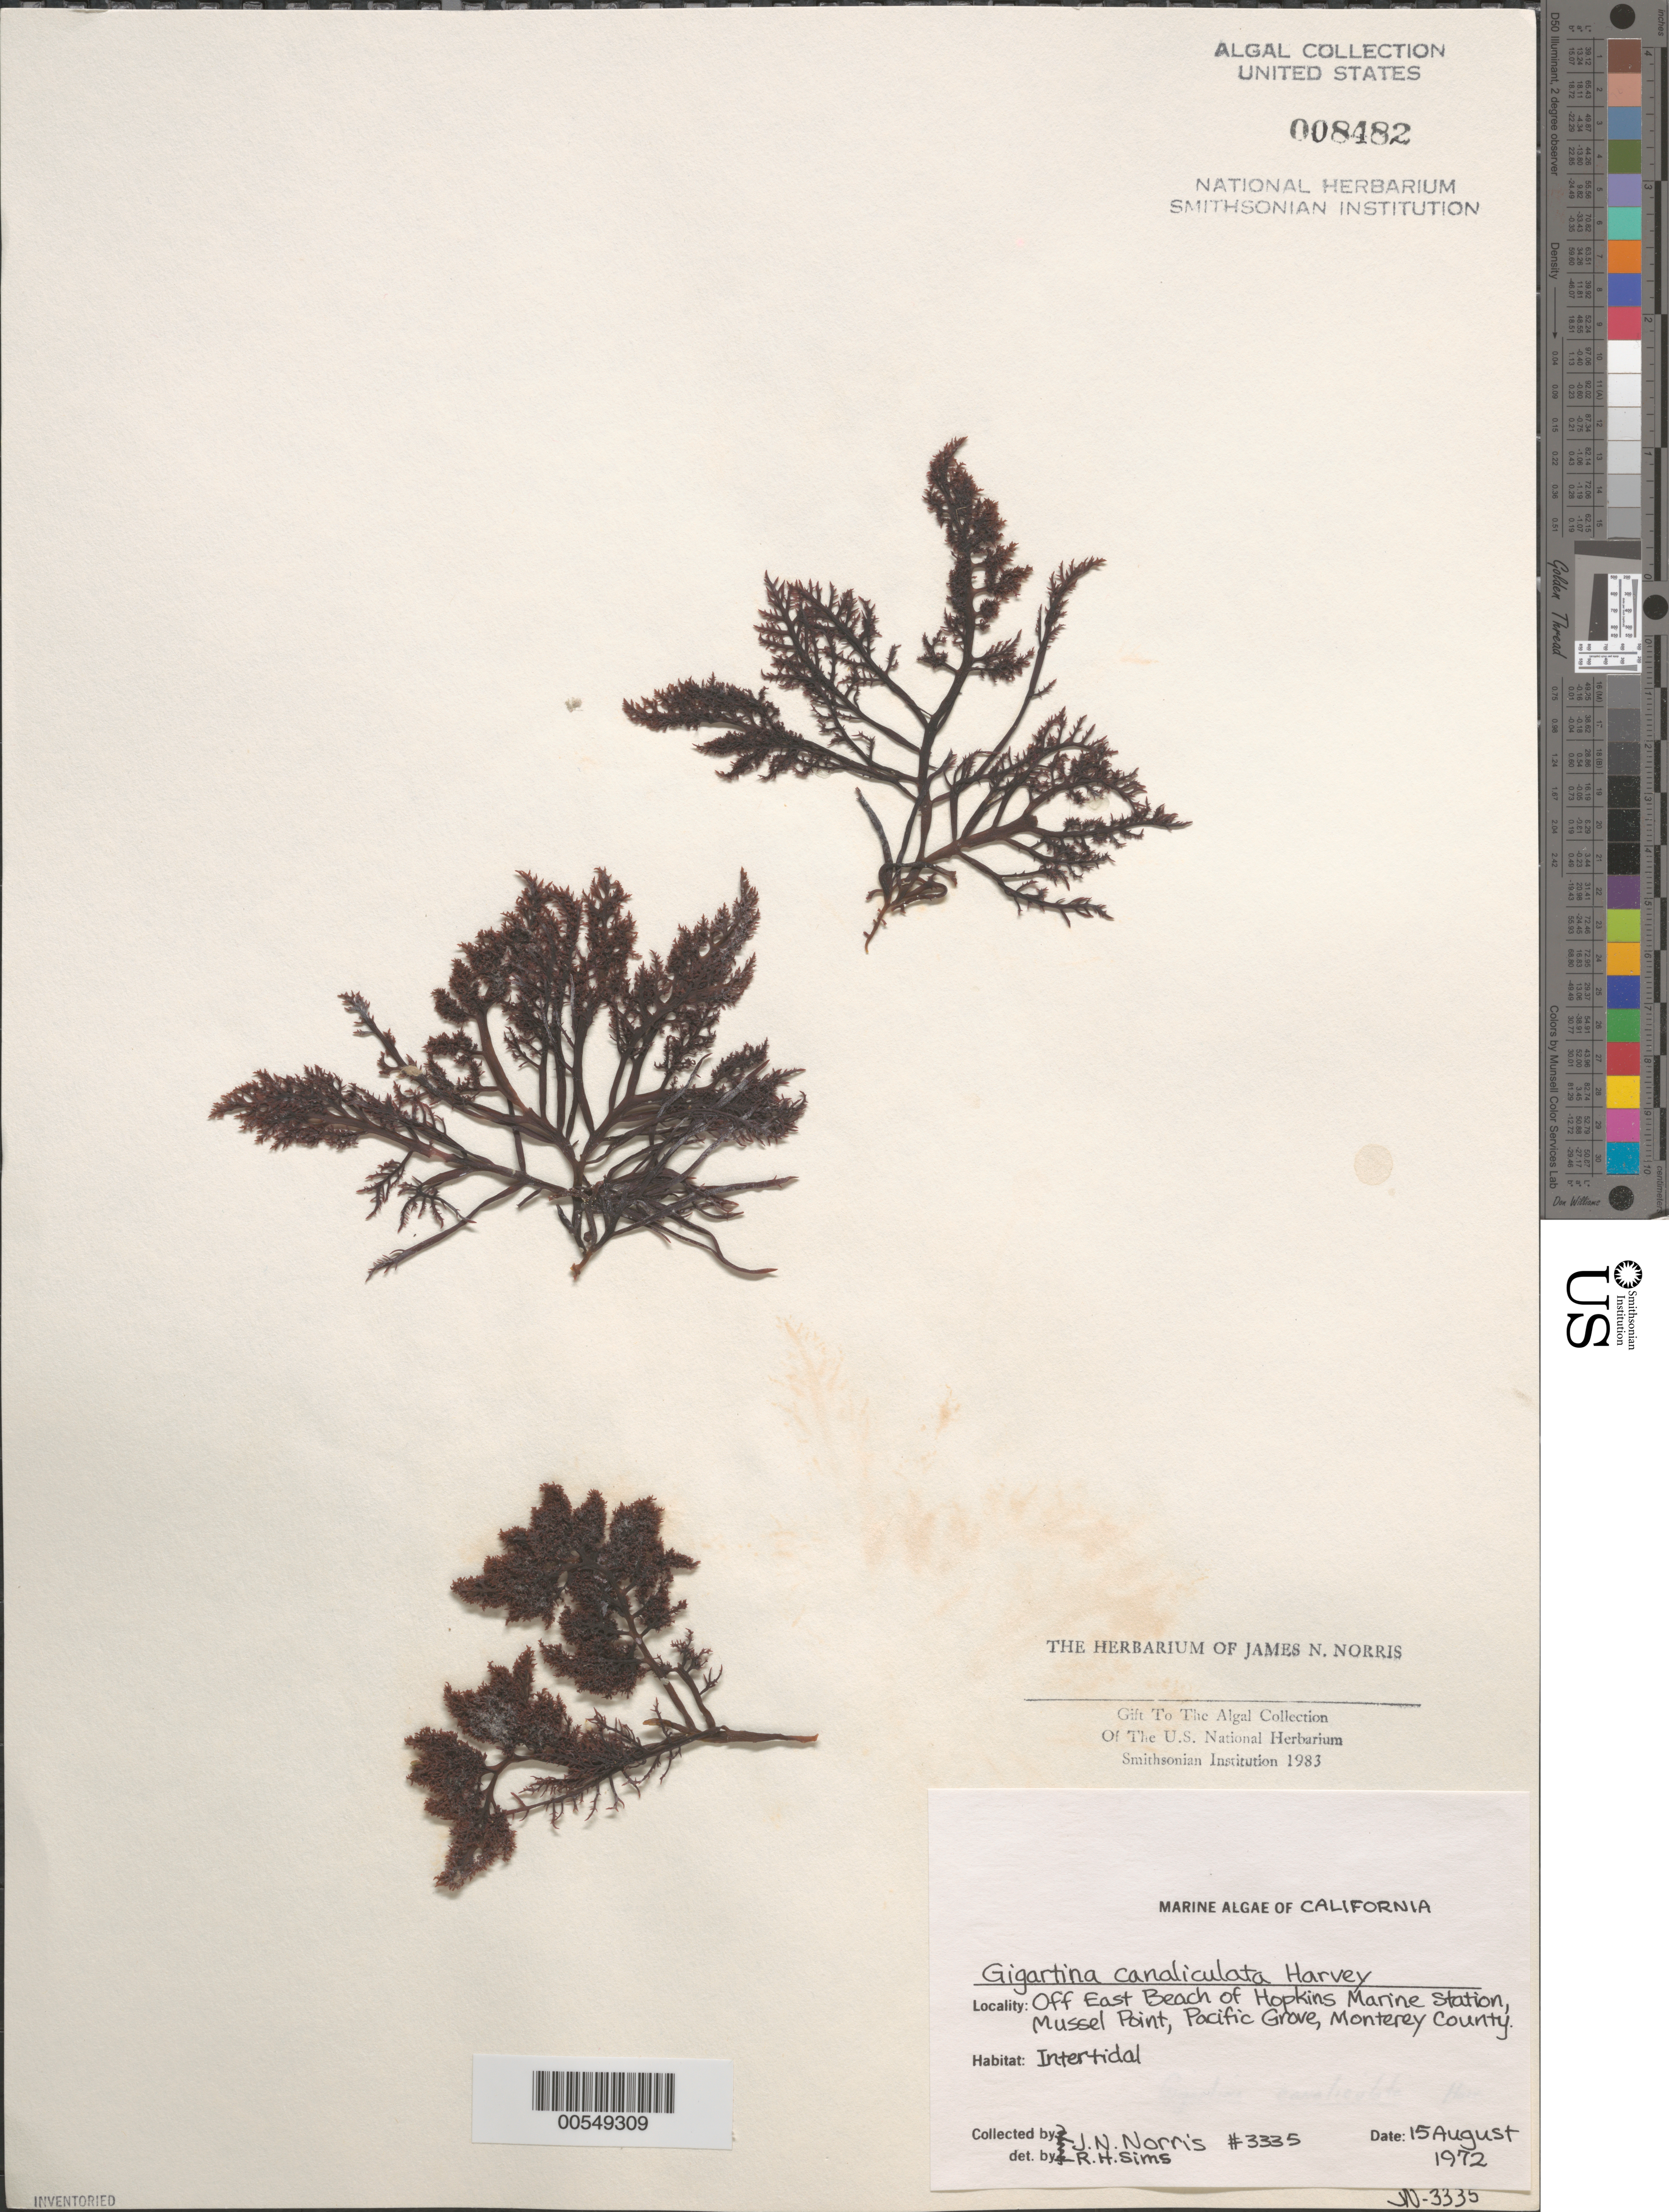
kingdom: Plantae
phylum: Rhodophyta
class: Florideophyceae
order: Gigartinales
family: Gigartinaceae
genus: Chondracanthus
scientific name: Chondracanthus canaliculatus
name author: (Harv.) Guiry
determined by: Algae name updating Project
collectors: J. N. Norris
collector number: JN-3335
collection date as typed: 15 Aug 1972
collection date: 1972-08-15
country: United States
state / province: California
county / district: Monterey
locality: Pacific Grove, off East Beach of Hopkins Marine Station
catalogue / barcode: US 8482